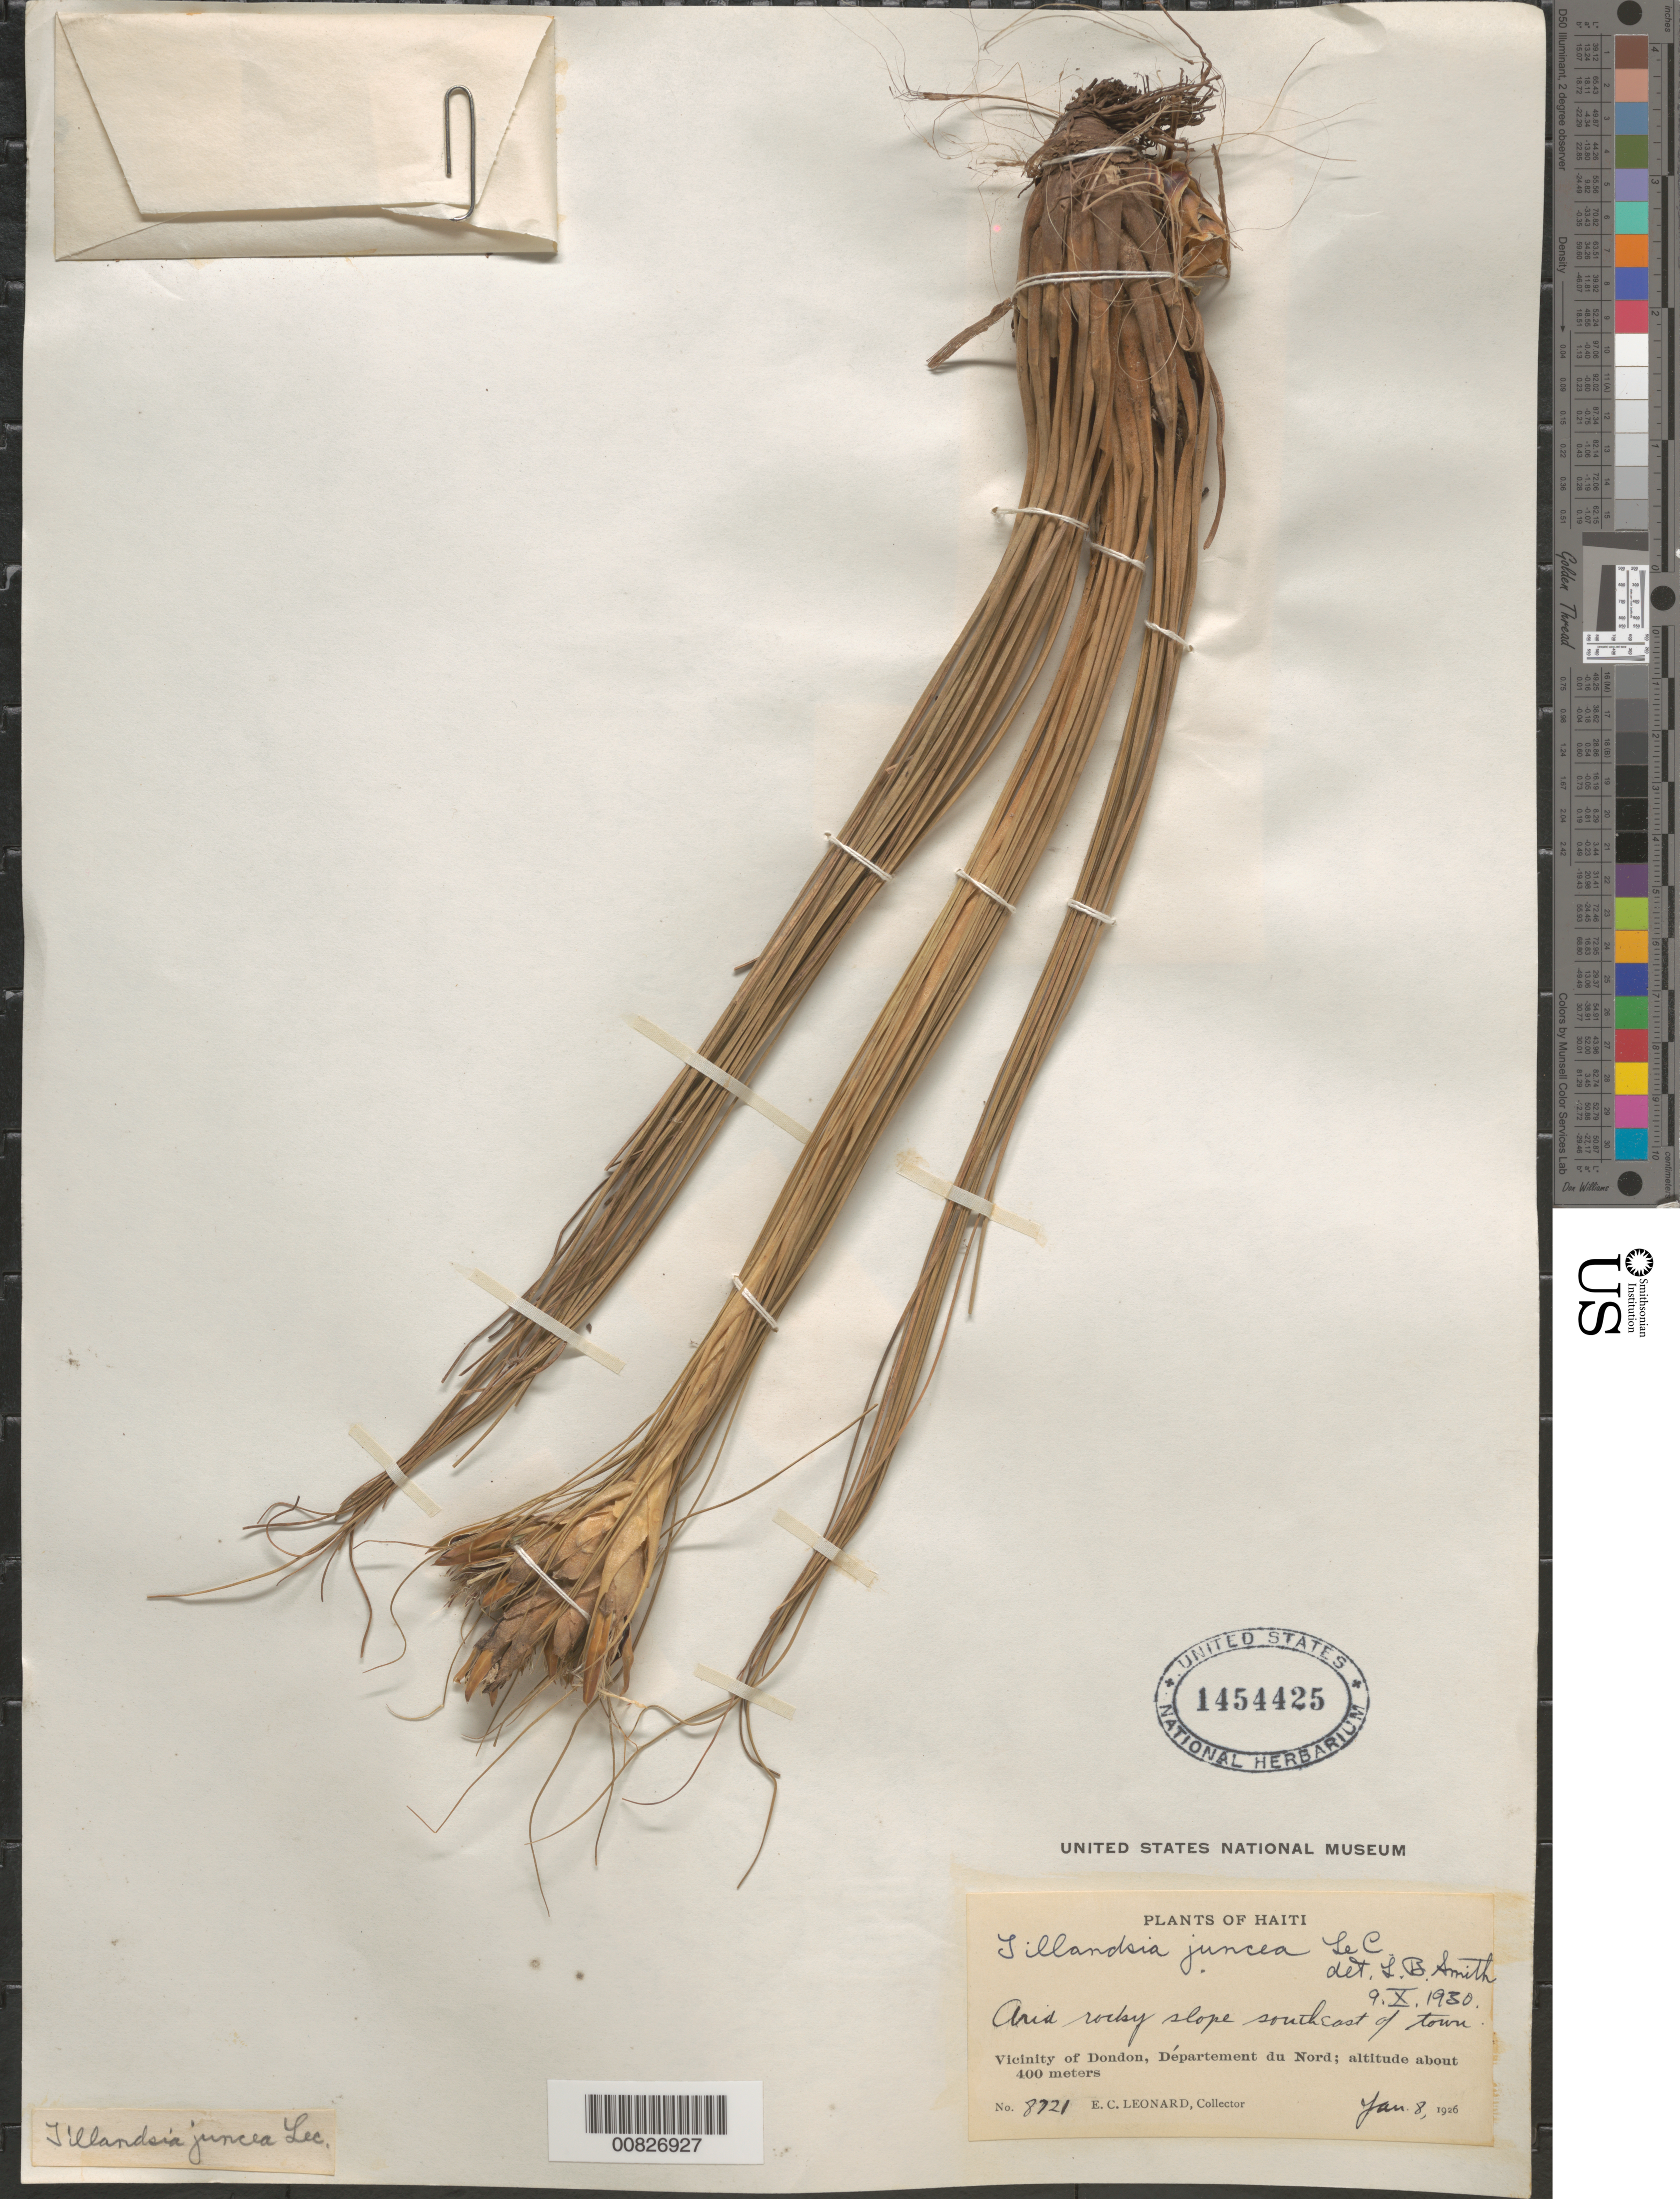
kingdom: Plantae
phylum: Tracheophyta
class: Liliopsida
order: Poales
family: Bromeliaceae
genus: Tillandsia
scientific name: Tillandsia juncea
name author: (Ruiz & Pav.) Poir.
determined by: Smith, Lyman B., (US), NMNH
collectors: E. C. Leonard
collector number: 8721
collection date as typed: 08 Jan 1926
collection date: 1926-01-08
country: Haiti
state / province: Nord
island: Hispaniola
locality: Vicinity of Dondon, Département du Nord. Arid rocky slope southeast of town.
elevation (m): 400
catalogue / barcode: US 1454425